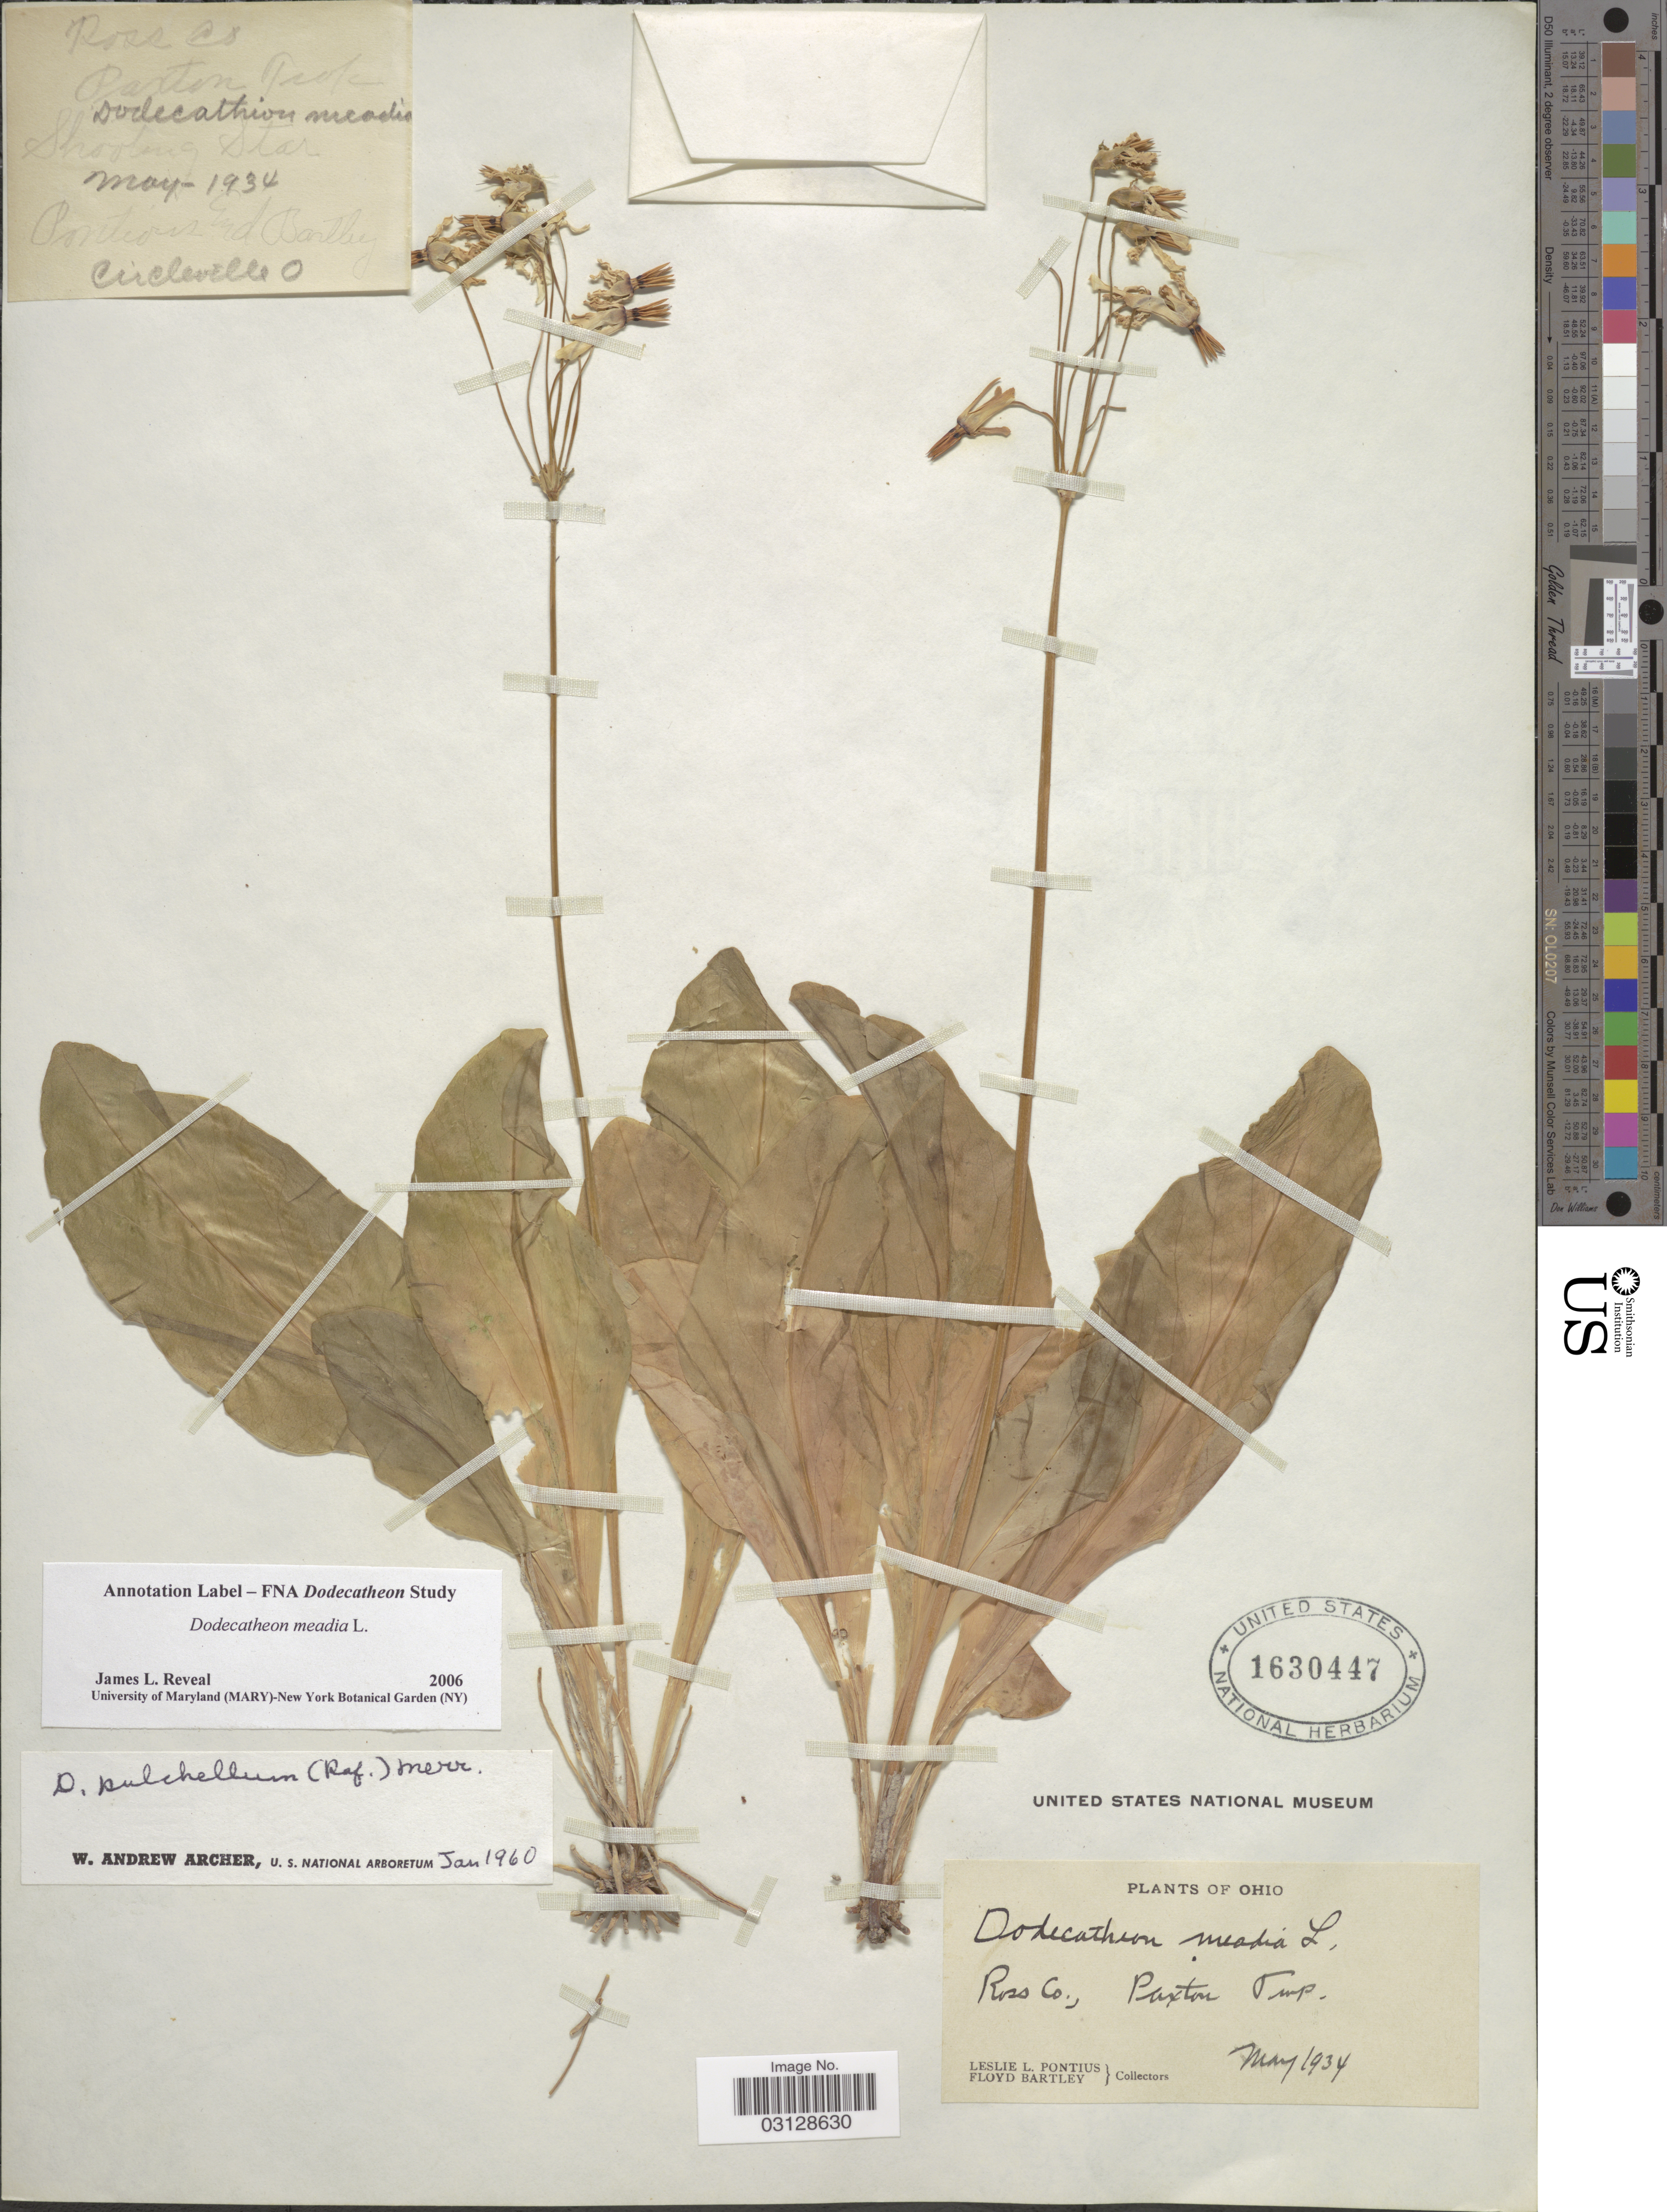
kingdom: Plantae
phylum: Tracheophyta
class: Magnoliopsida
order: Ericales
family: Primulaceae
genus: Dodecatheon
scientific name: Dodecatheon meadia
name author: L.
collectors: L. Pontius & F. Bartley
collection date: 1934-05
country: United States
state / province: Ohio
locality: Ross Co., Paxton Twp. Circleville [unsure placement]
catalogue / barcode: US 1630447